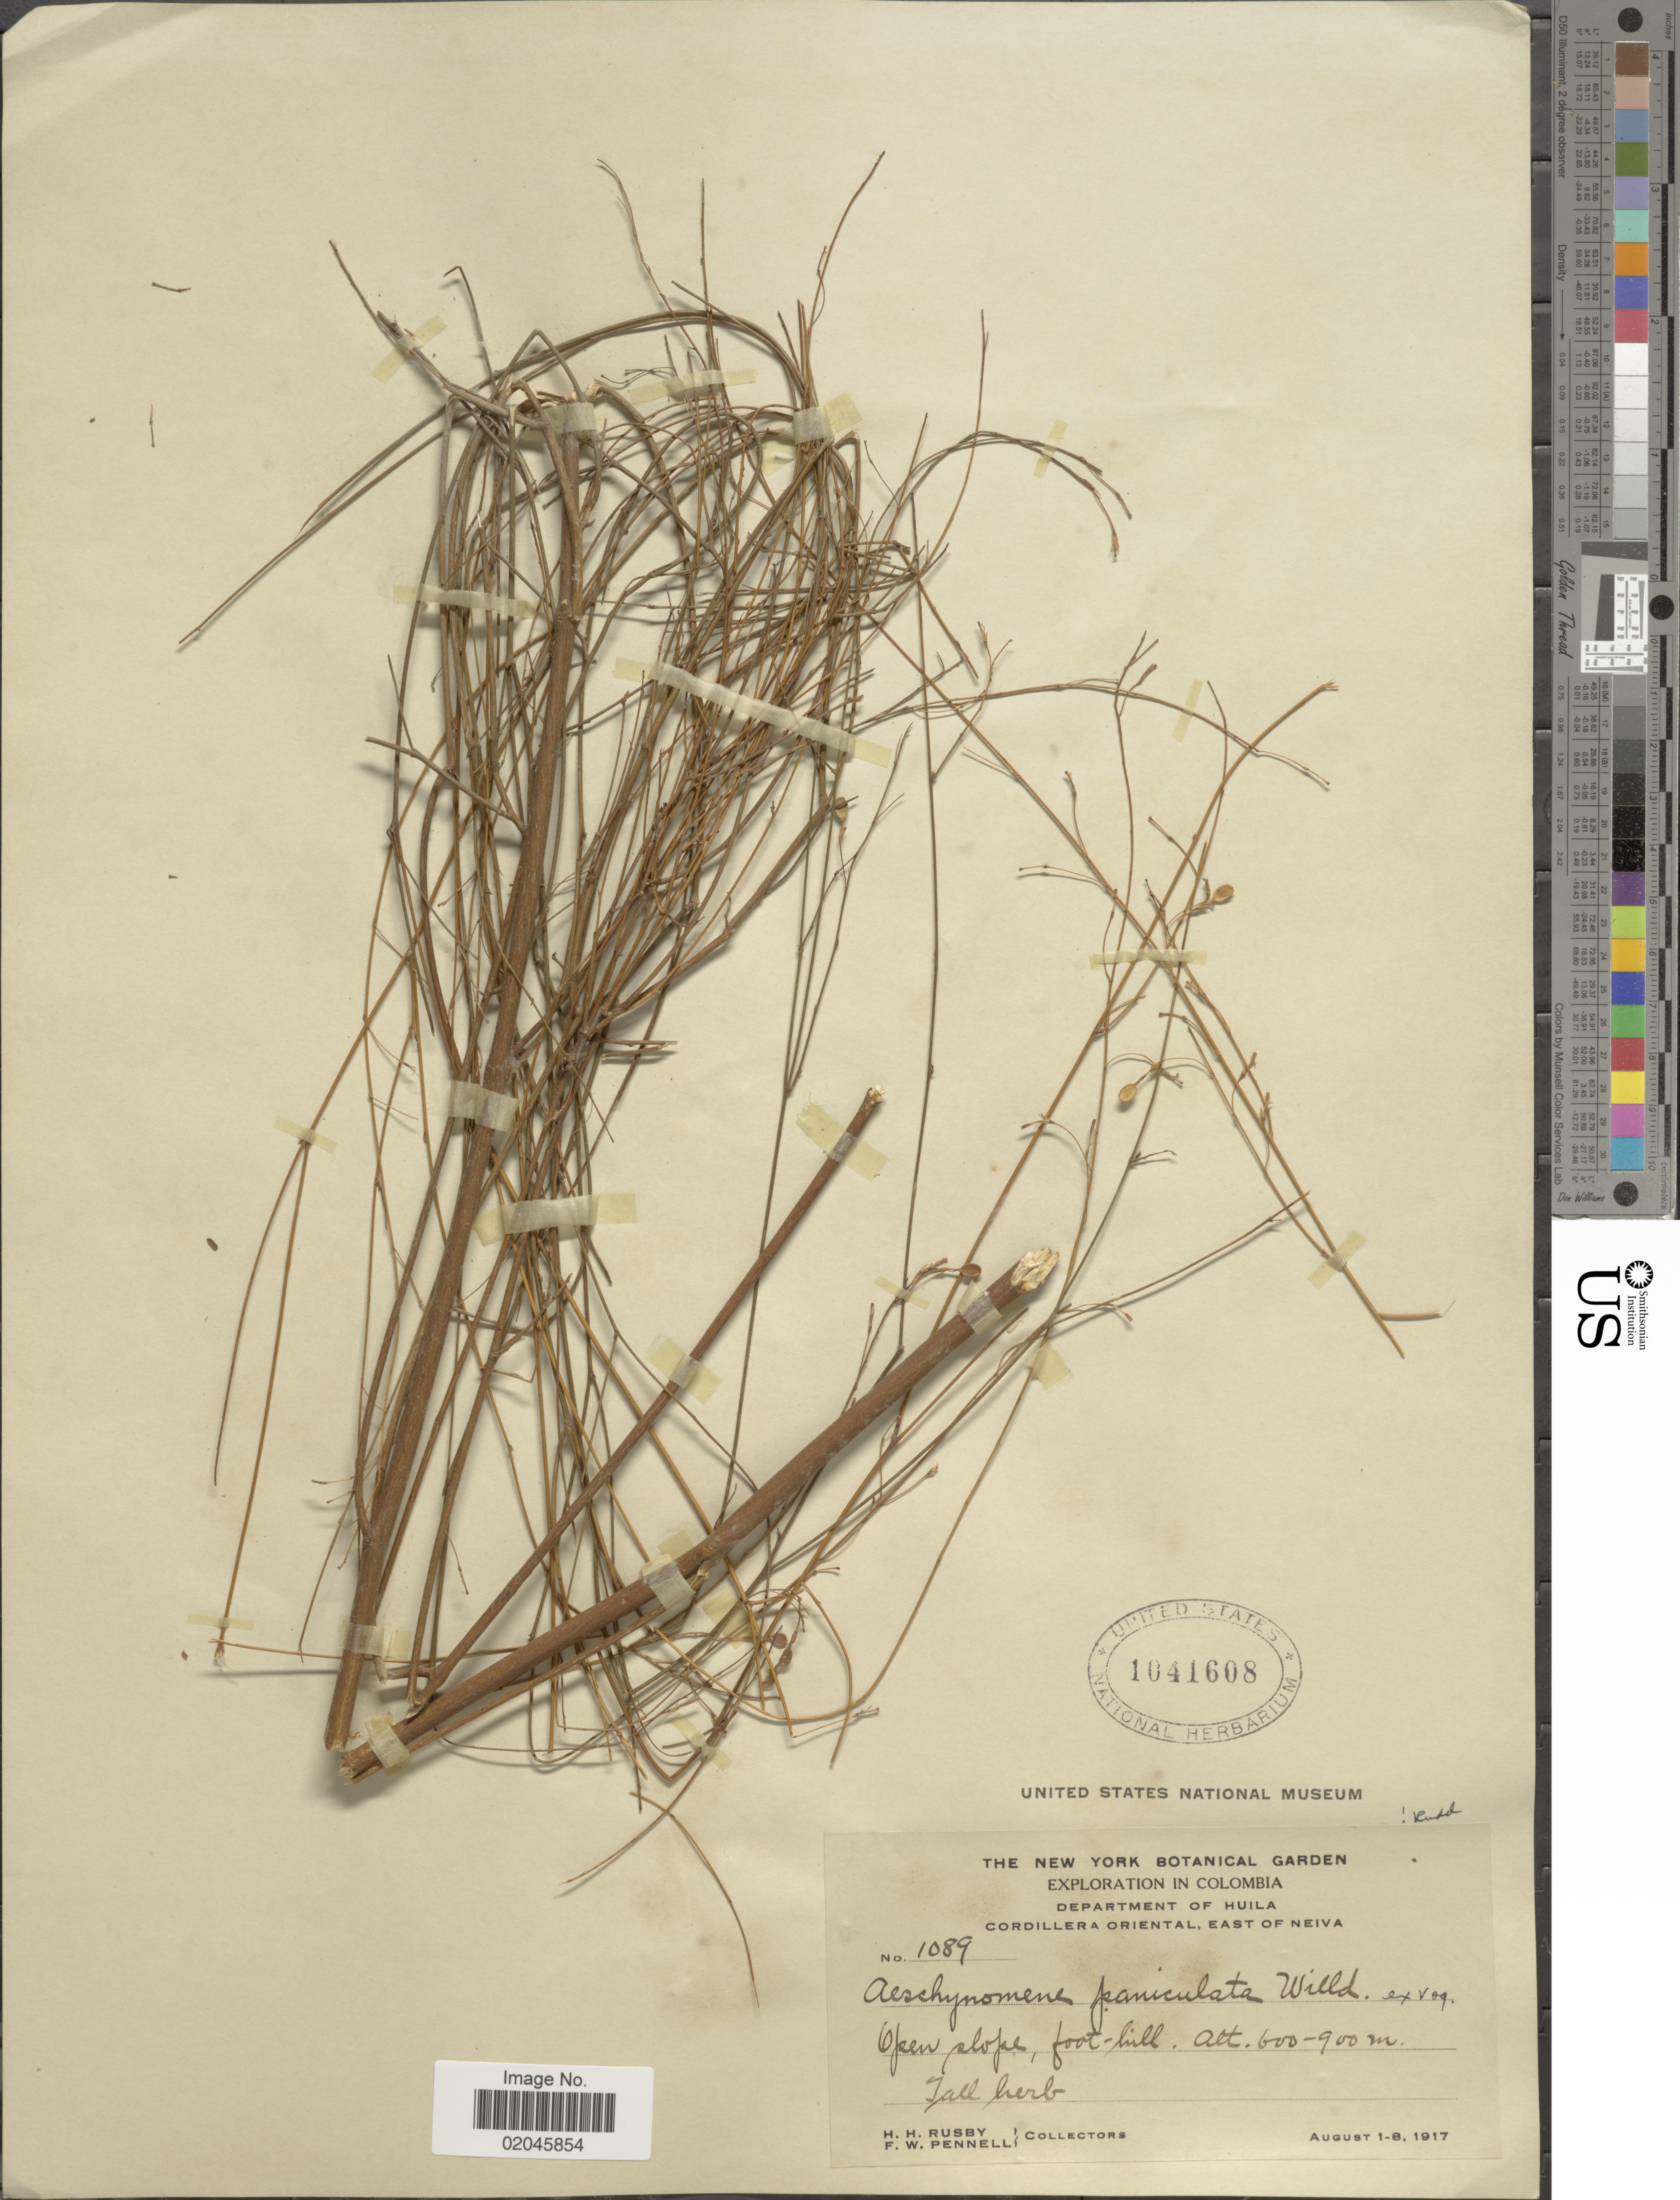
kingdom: Plantae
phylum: Tracheophyta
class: Magnoliopsida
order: Fabales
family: Fabaceae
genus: Aeschynomene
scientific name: Aeschynomene paniculata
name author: Vogel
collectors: H. H. Rusby & F. W. Pennell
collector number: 1089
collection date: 1917-08-01/1917-08-08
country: Colombia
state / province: Huila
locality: Cordillera Oriental, east of Neiva, open slope foot-hill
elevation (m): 600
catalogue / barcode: US 1041608